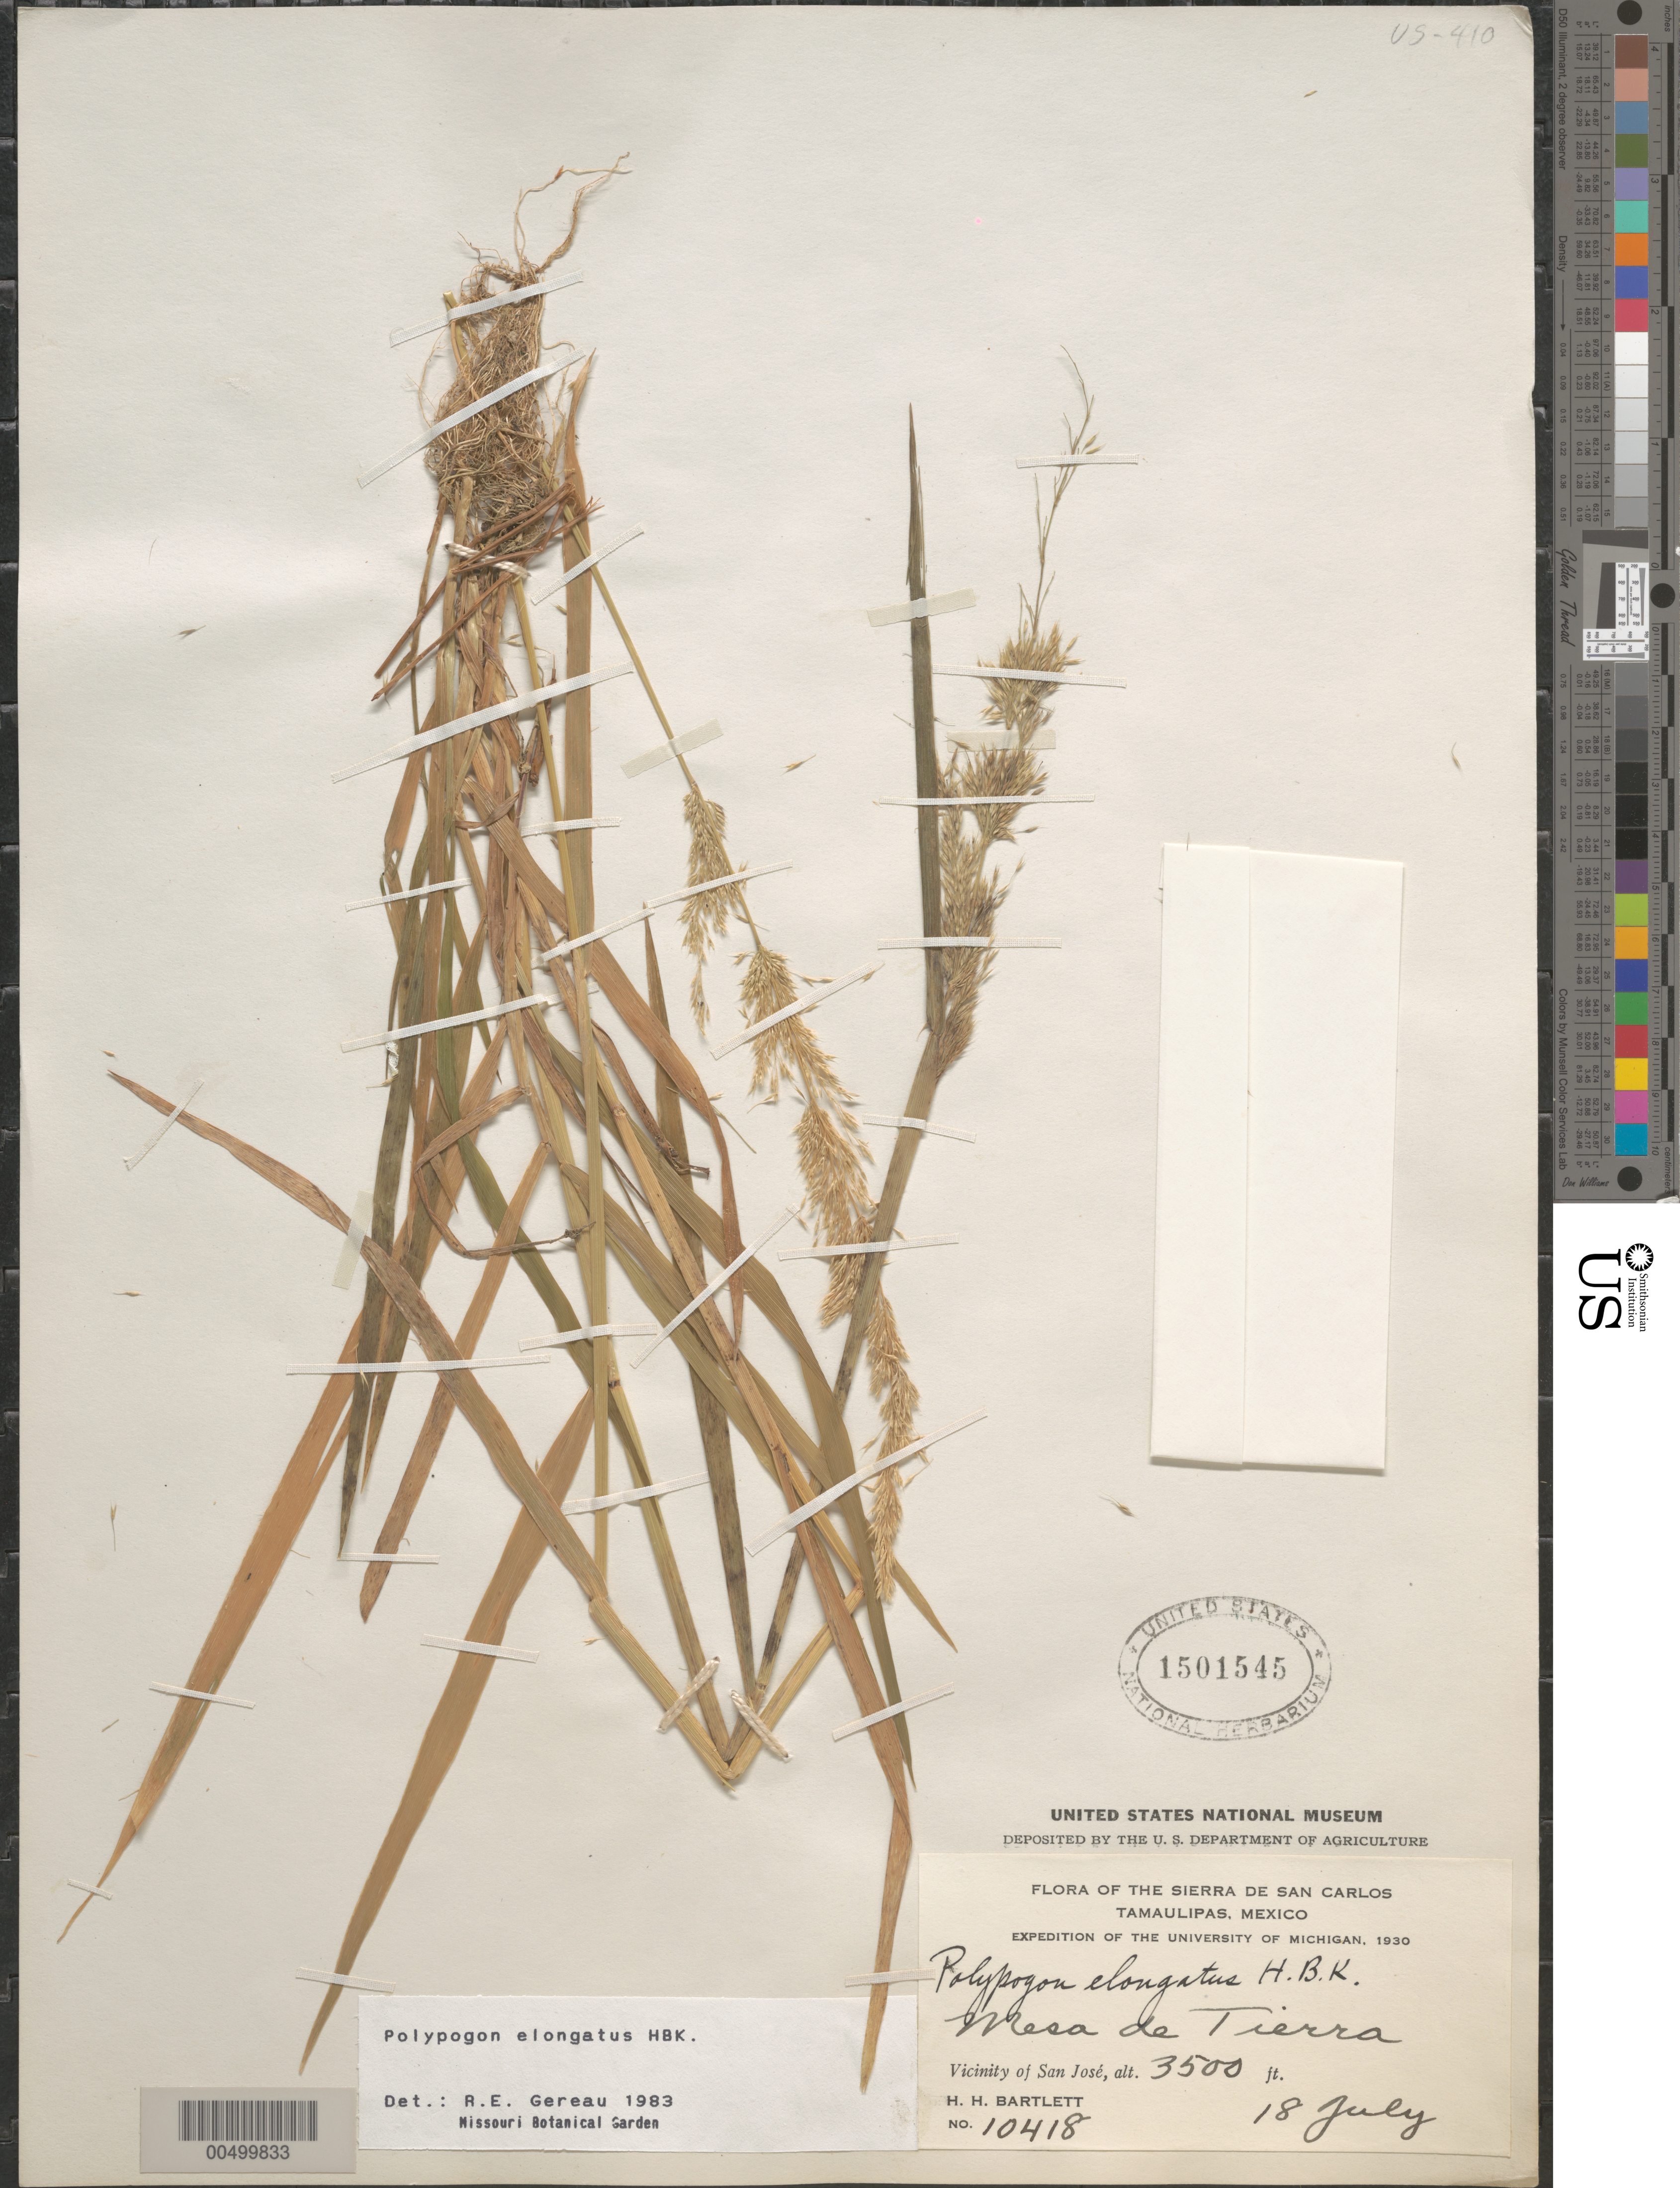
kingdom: Plantae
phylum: Tracheophyta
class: Liliopsida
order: Poales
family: Poaceae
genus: Chaetotropis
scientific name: Chaetotropis elongata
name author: (Kunth) Björkman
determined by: Poaceae Reorganization Project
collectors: H. H. Bartlett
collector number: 10418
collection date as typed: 18 Jul 1930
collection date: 1930-07-18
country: Mexico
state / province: Tamaulipas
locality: Sierra de San Carlos, Mesa de Tierra, vicinity of San Jos‚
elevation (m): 1067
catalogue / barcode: US 1501545